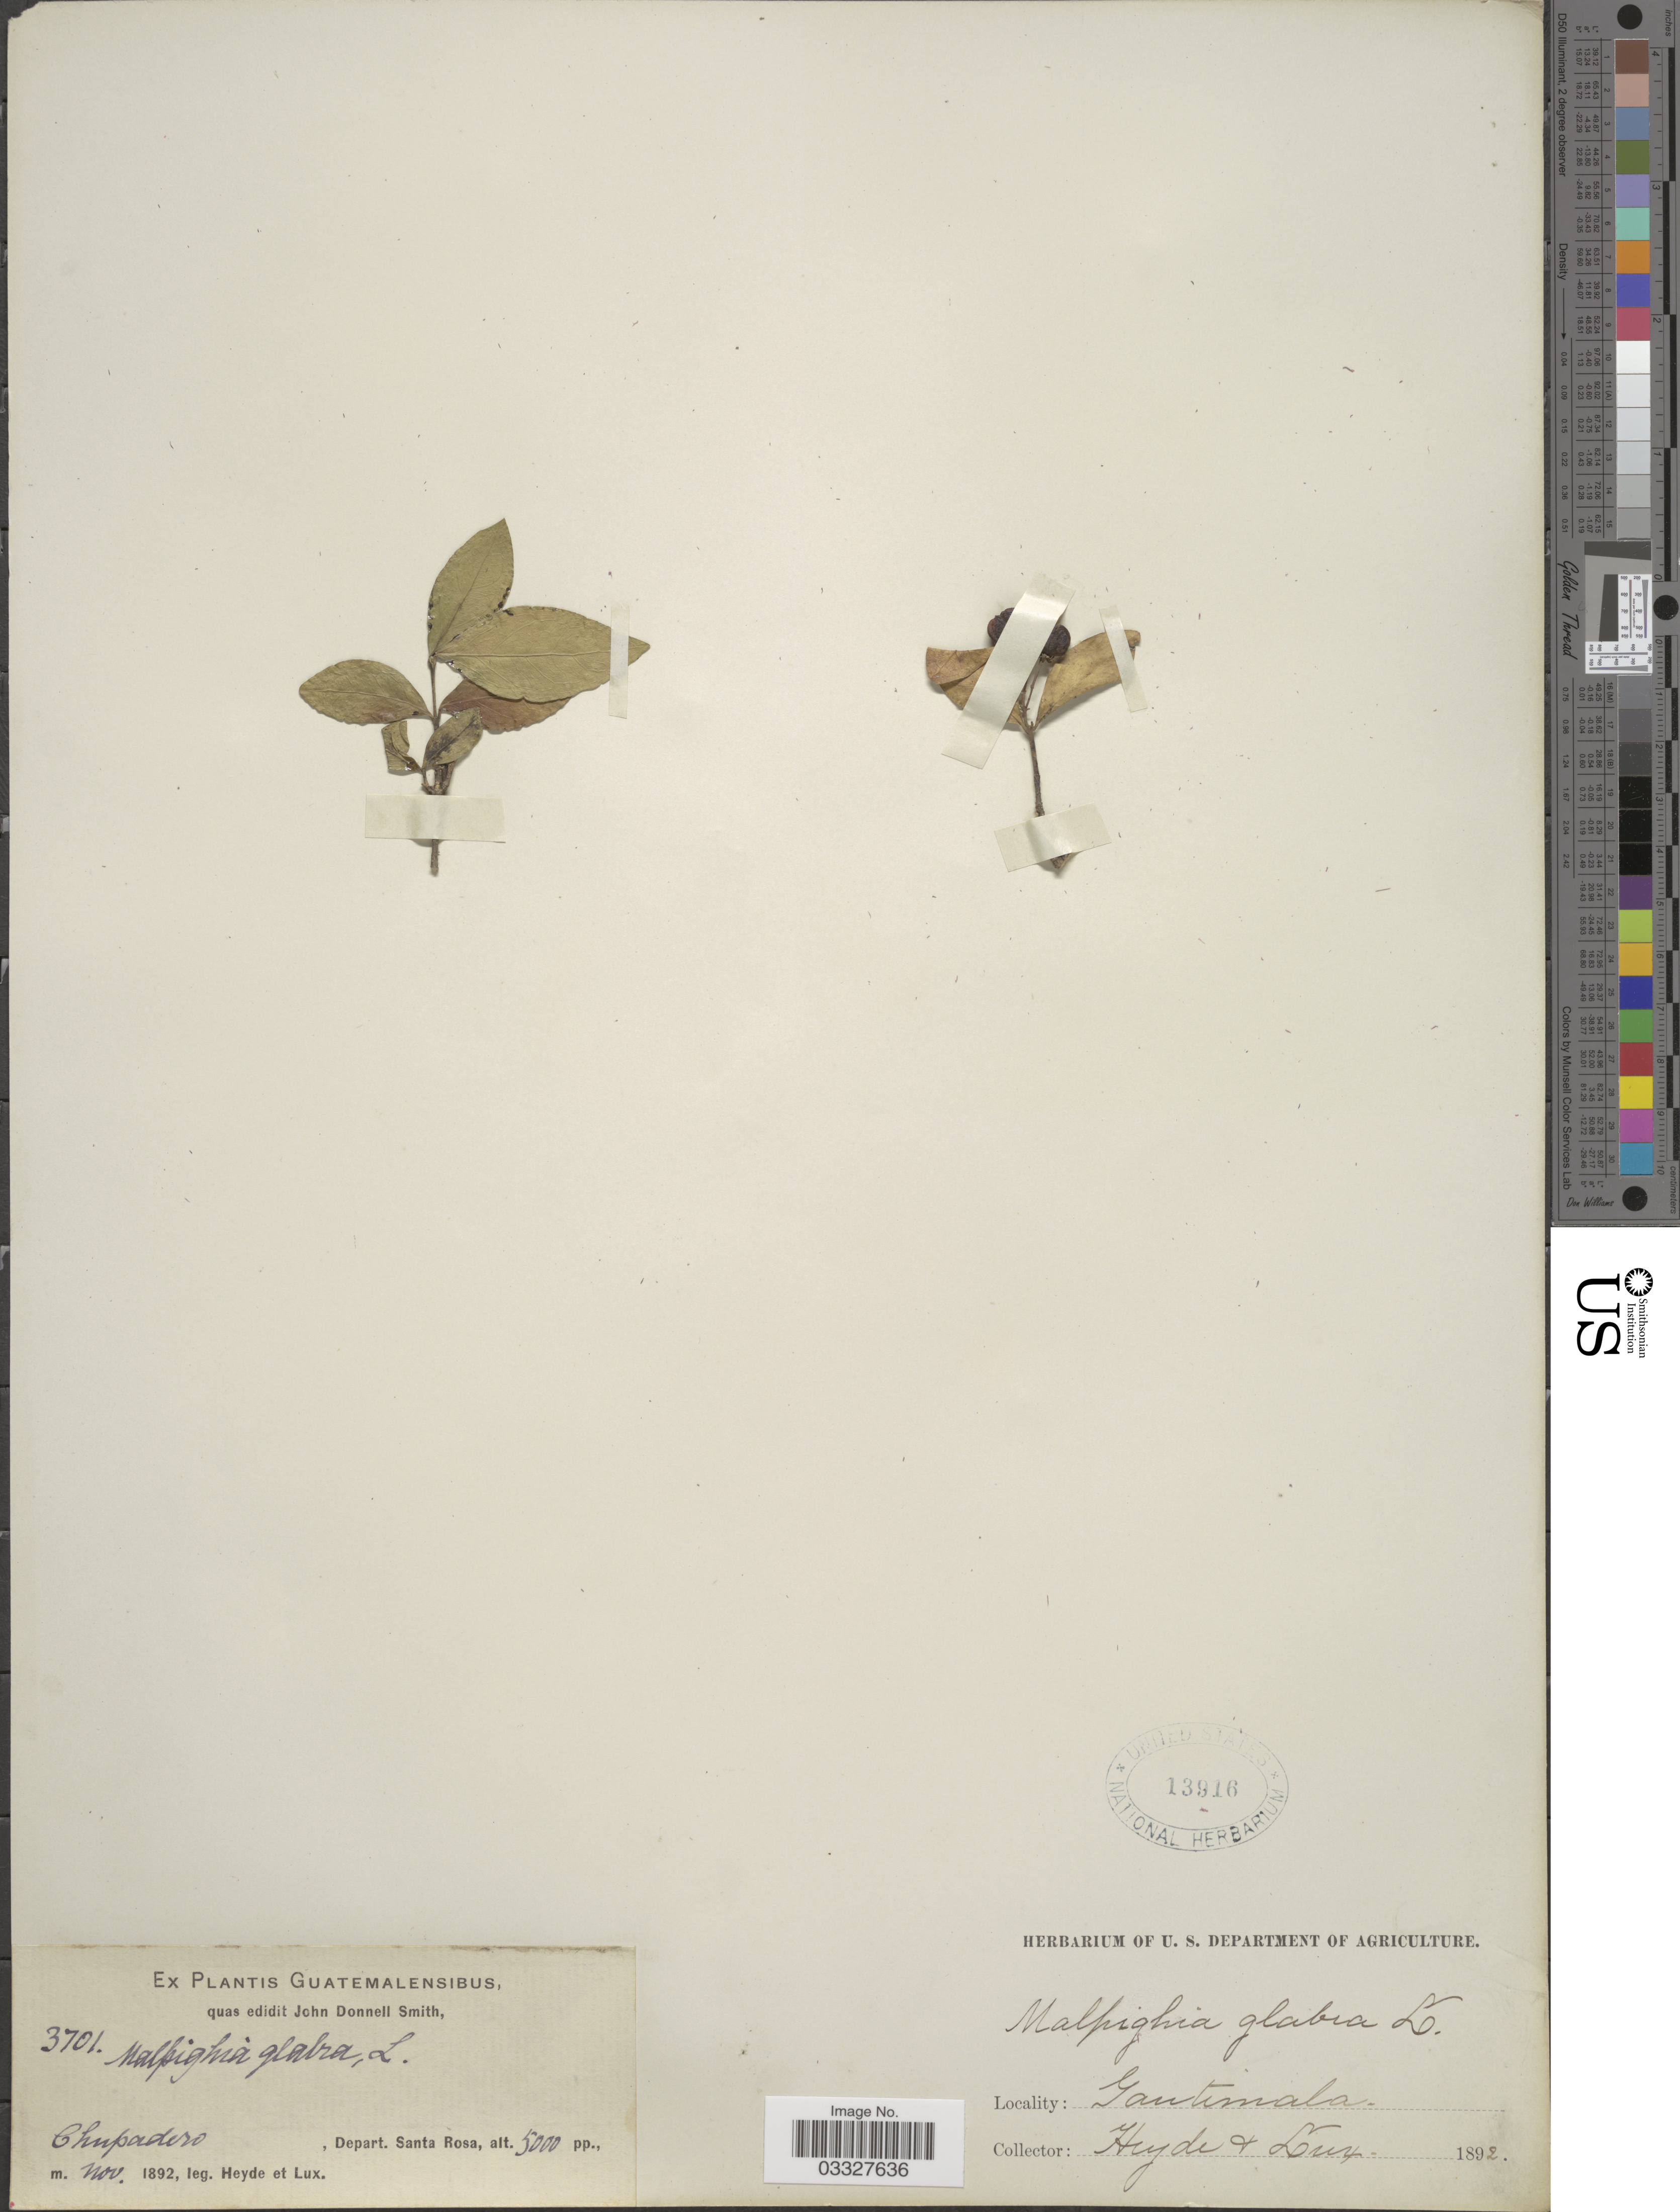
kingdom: Plantae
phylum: Tracheophyta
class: Magnoliopsida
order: Malpighiales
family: Malpighiaceae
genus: Malpighia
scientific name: Malpighia glabra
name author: L.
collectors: Heyde & Lux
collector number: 3701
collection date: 1892-11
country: Guatemala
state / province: Santa Rosa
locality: Chupadero, Depart. Santa Rosa.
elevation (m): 1524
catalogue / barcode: US 13916